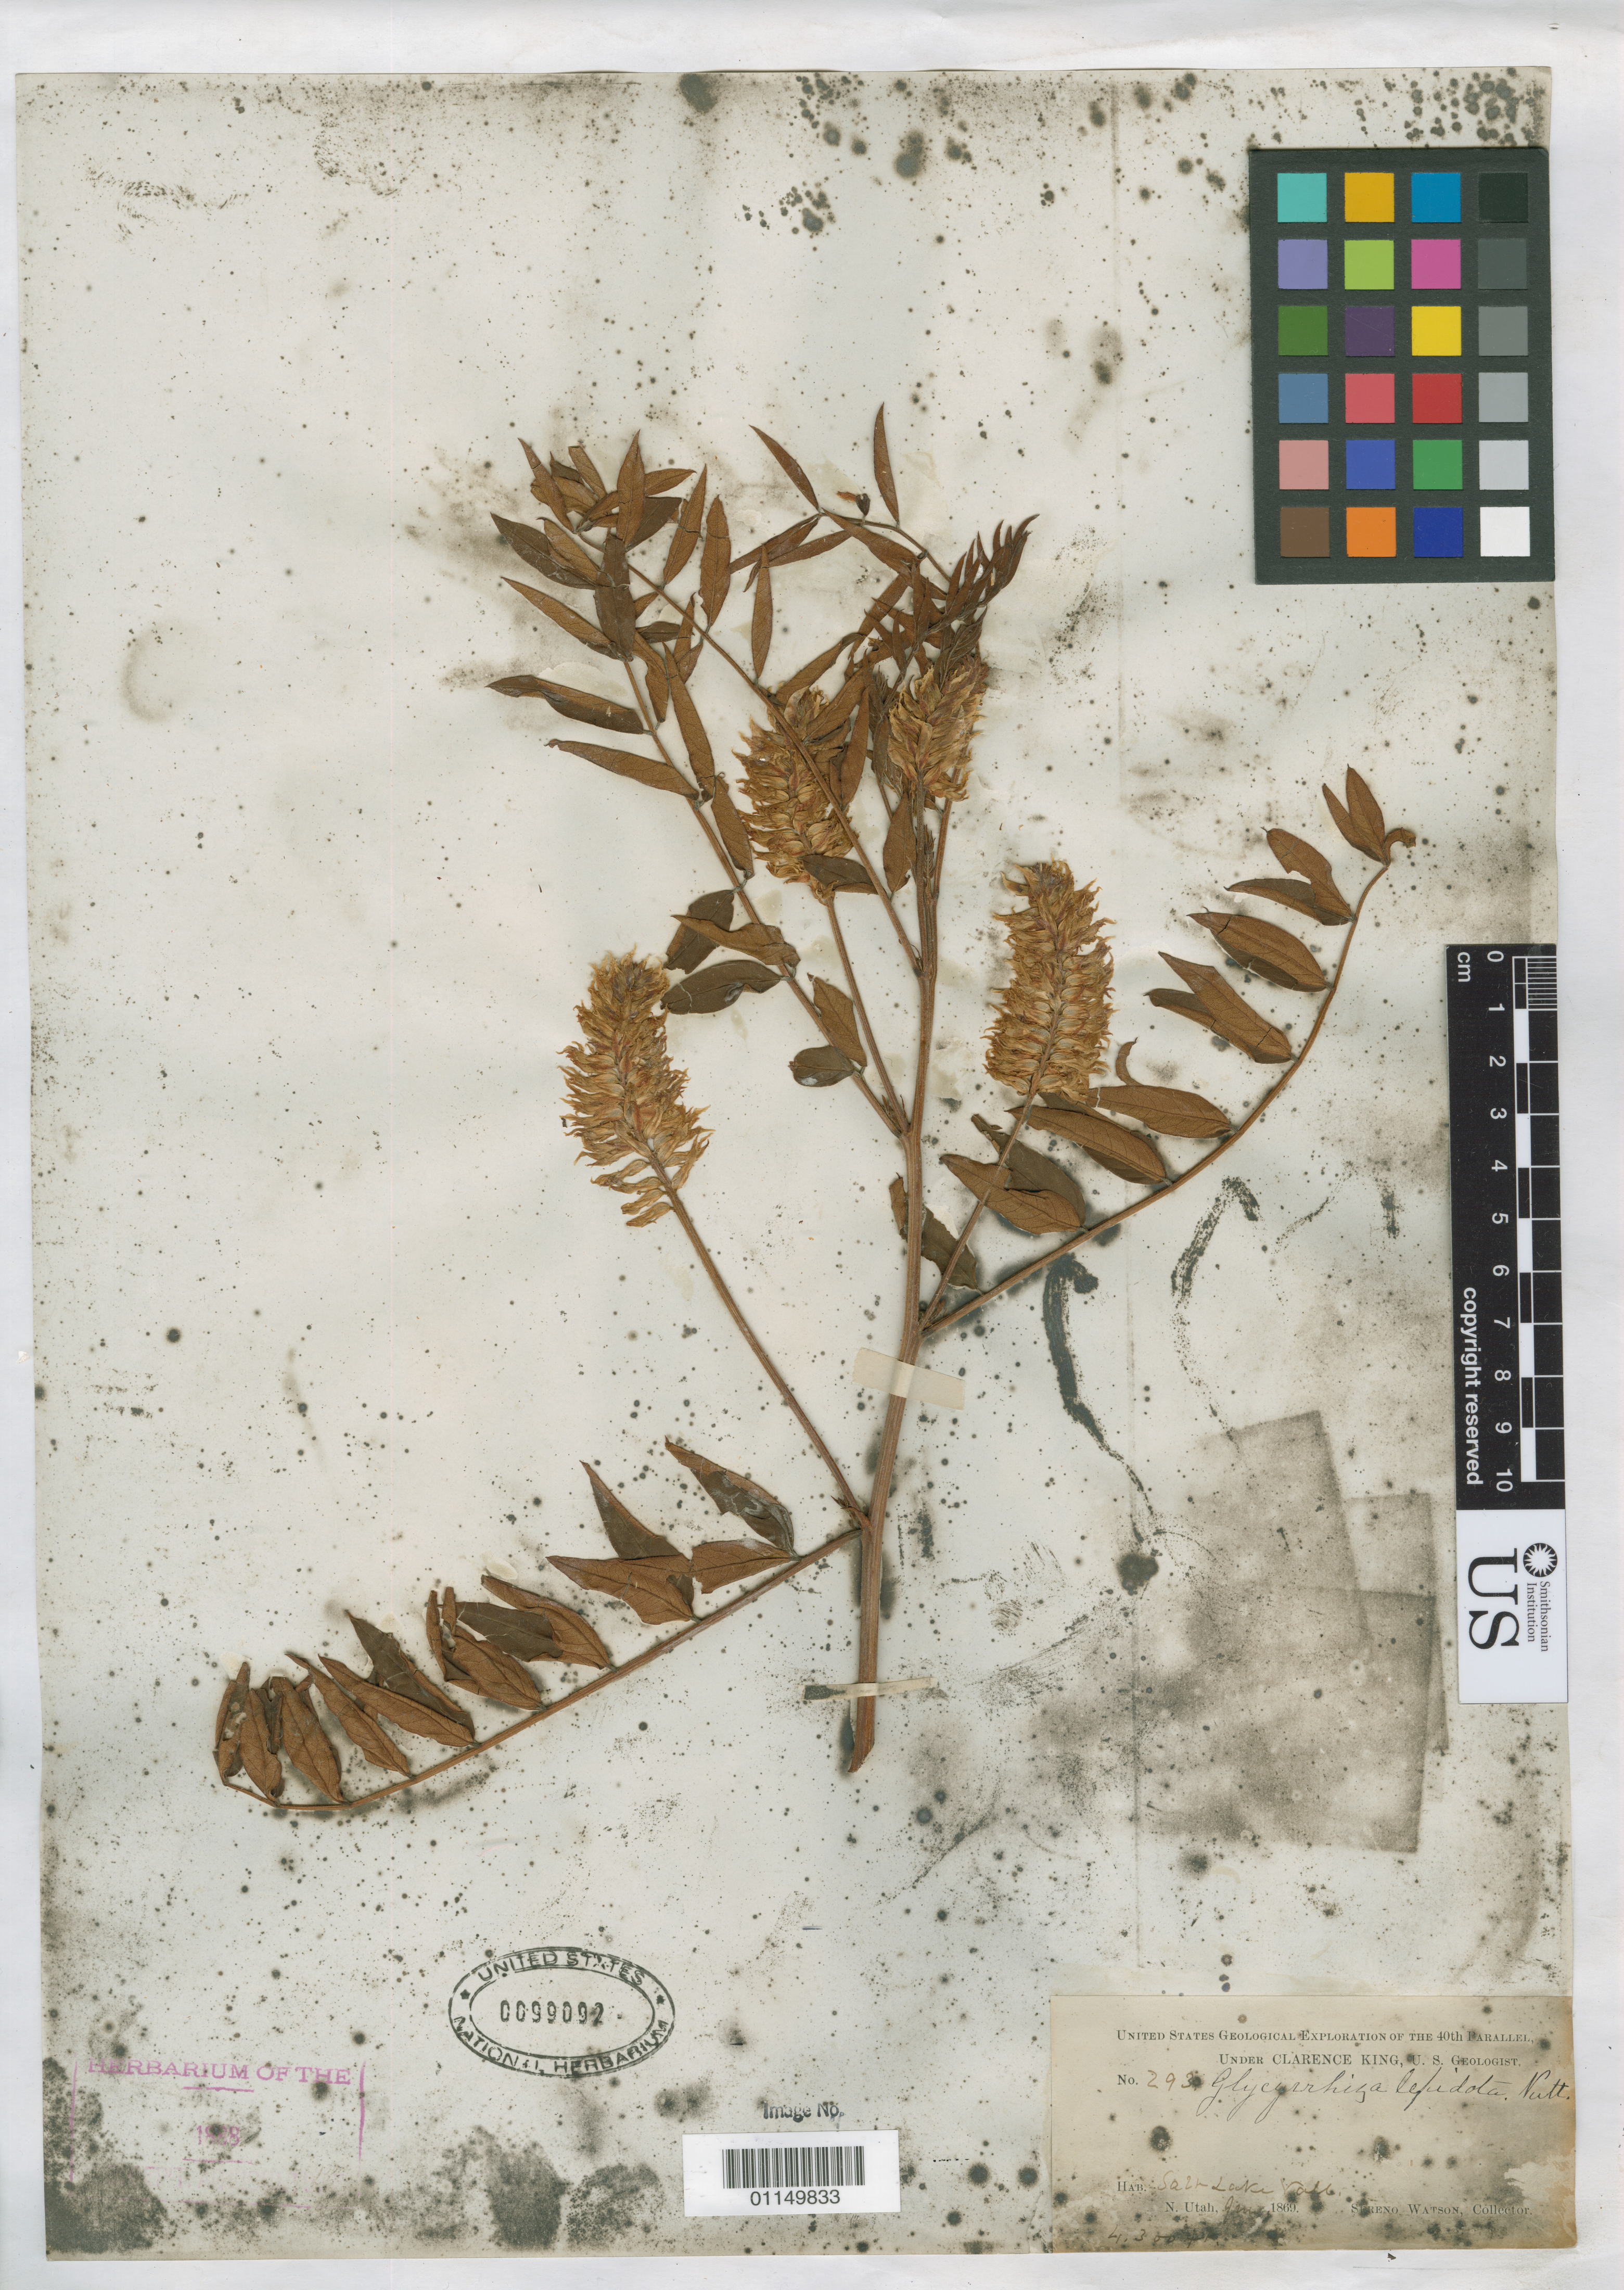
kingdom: Plantae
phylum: Tracheophyta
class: Magnoliopsida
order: Fabales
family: Fabaceae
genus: Glycyrrhiza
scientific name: Glycyrrhiza lepidota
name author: Pursh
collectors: S. Watson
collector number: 293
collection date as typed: Jun 1869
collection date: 1869-06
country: United States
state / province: Utah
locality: Salt Lake Valley, N.Utah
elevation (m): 1311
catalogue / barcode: US 99092